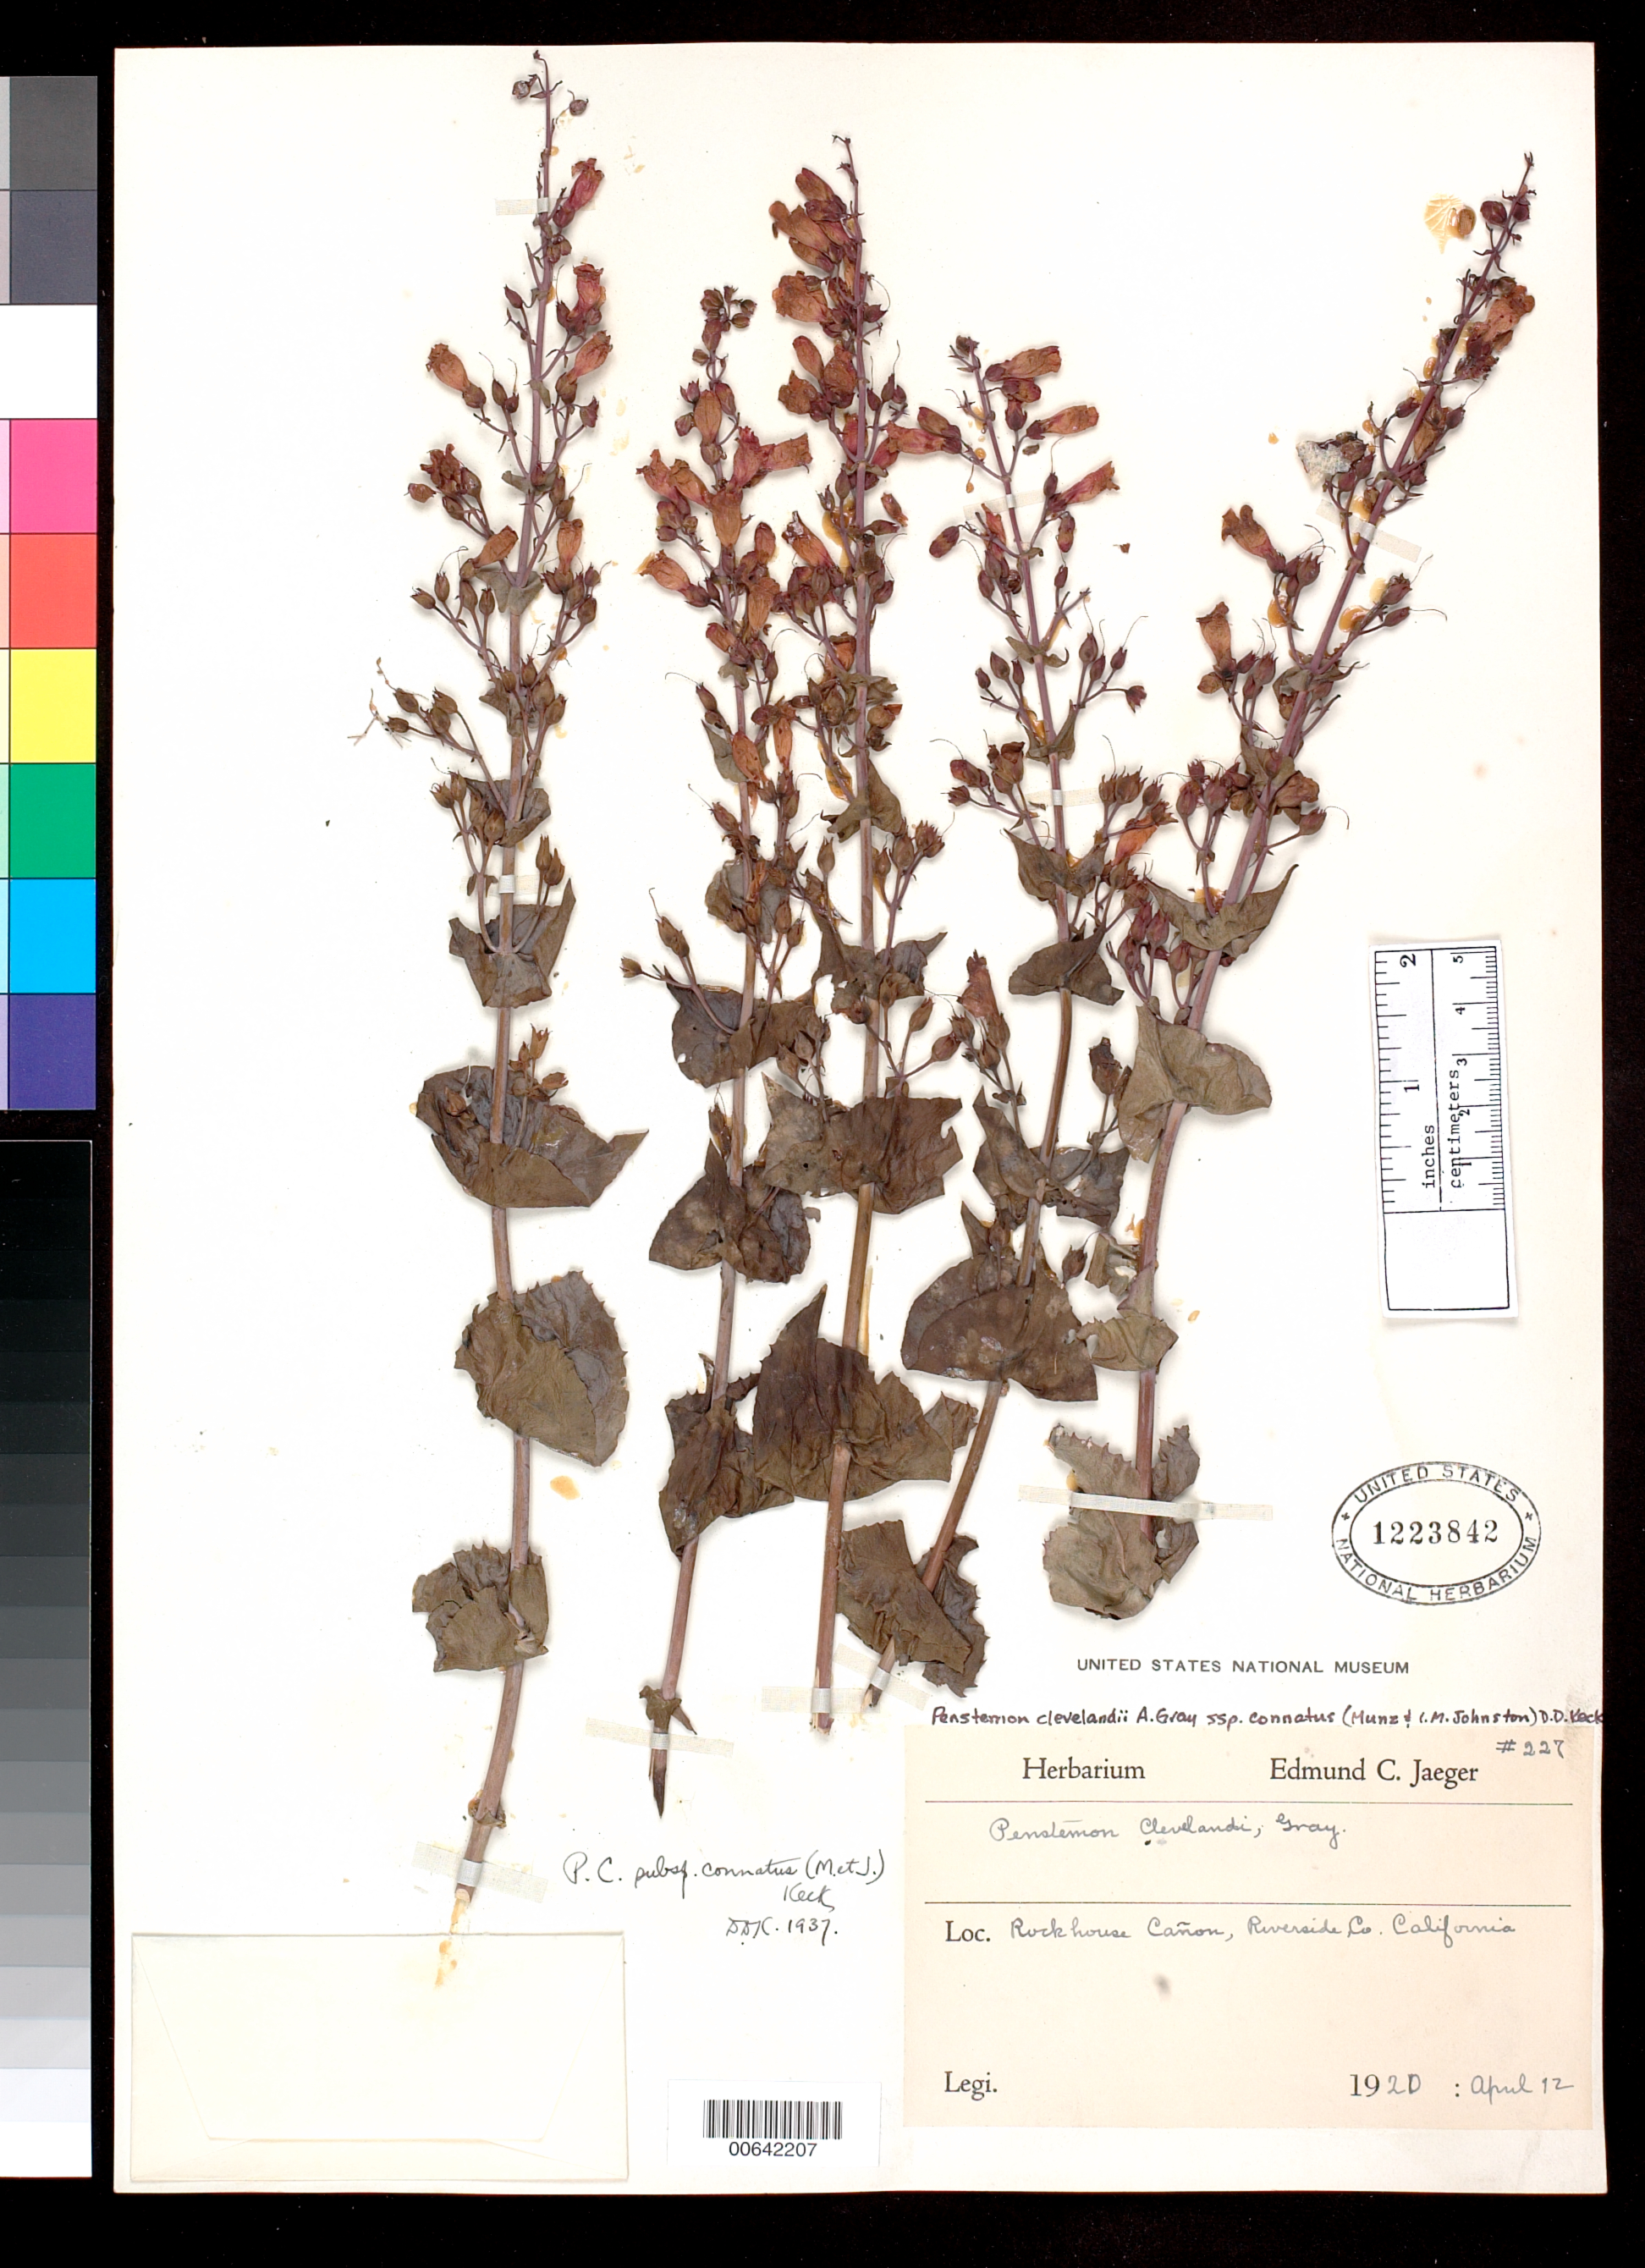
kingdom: Plantae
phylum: Tracheophyta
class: Magnoliopsida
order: Lamiales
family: Plantaginaceae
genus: Penstemon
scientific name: Penstemon clevelandii subsp. connatus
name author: (Munz & I.M. Johnst.) D.D. Keck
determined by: Keck, David D.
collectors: E. Jaeger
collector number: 227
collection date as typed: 12 Apr 1920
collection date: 1920-04-12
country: United States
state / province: California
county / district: Riverside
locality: Rockhouse Cañon.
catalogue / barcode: US 1223842